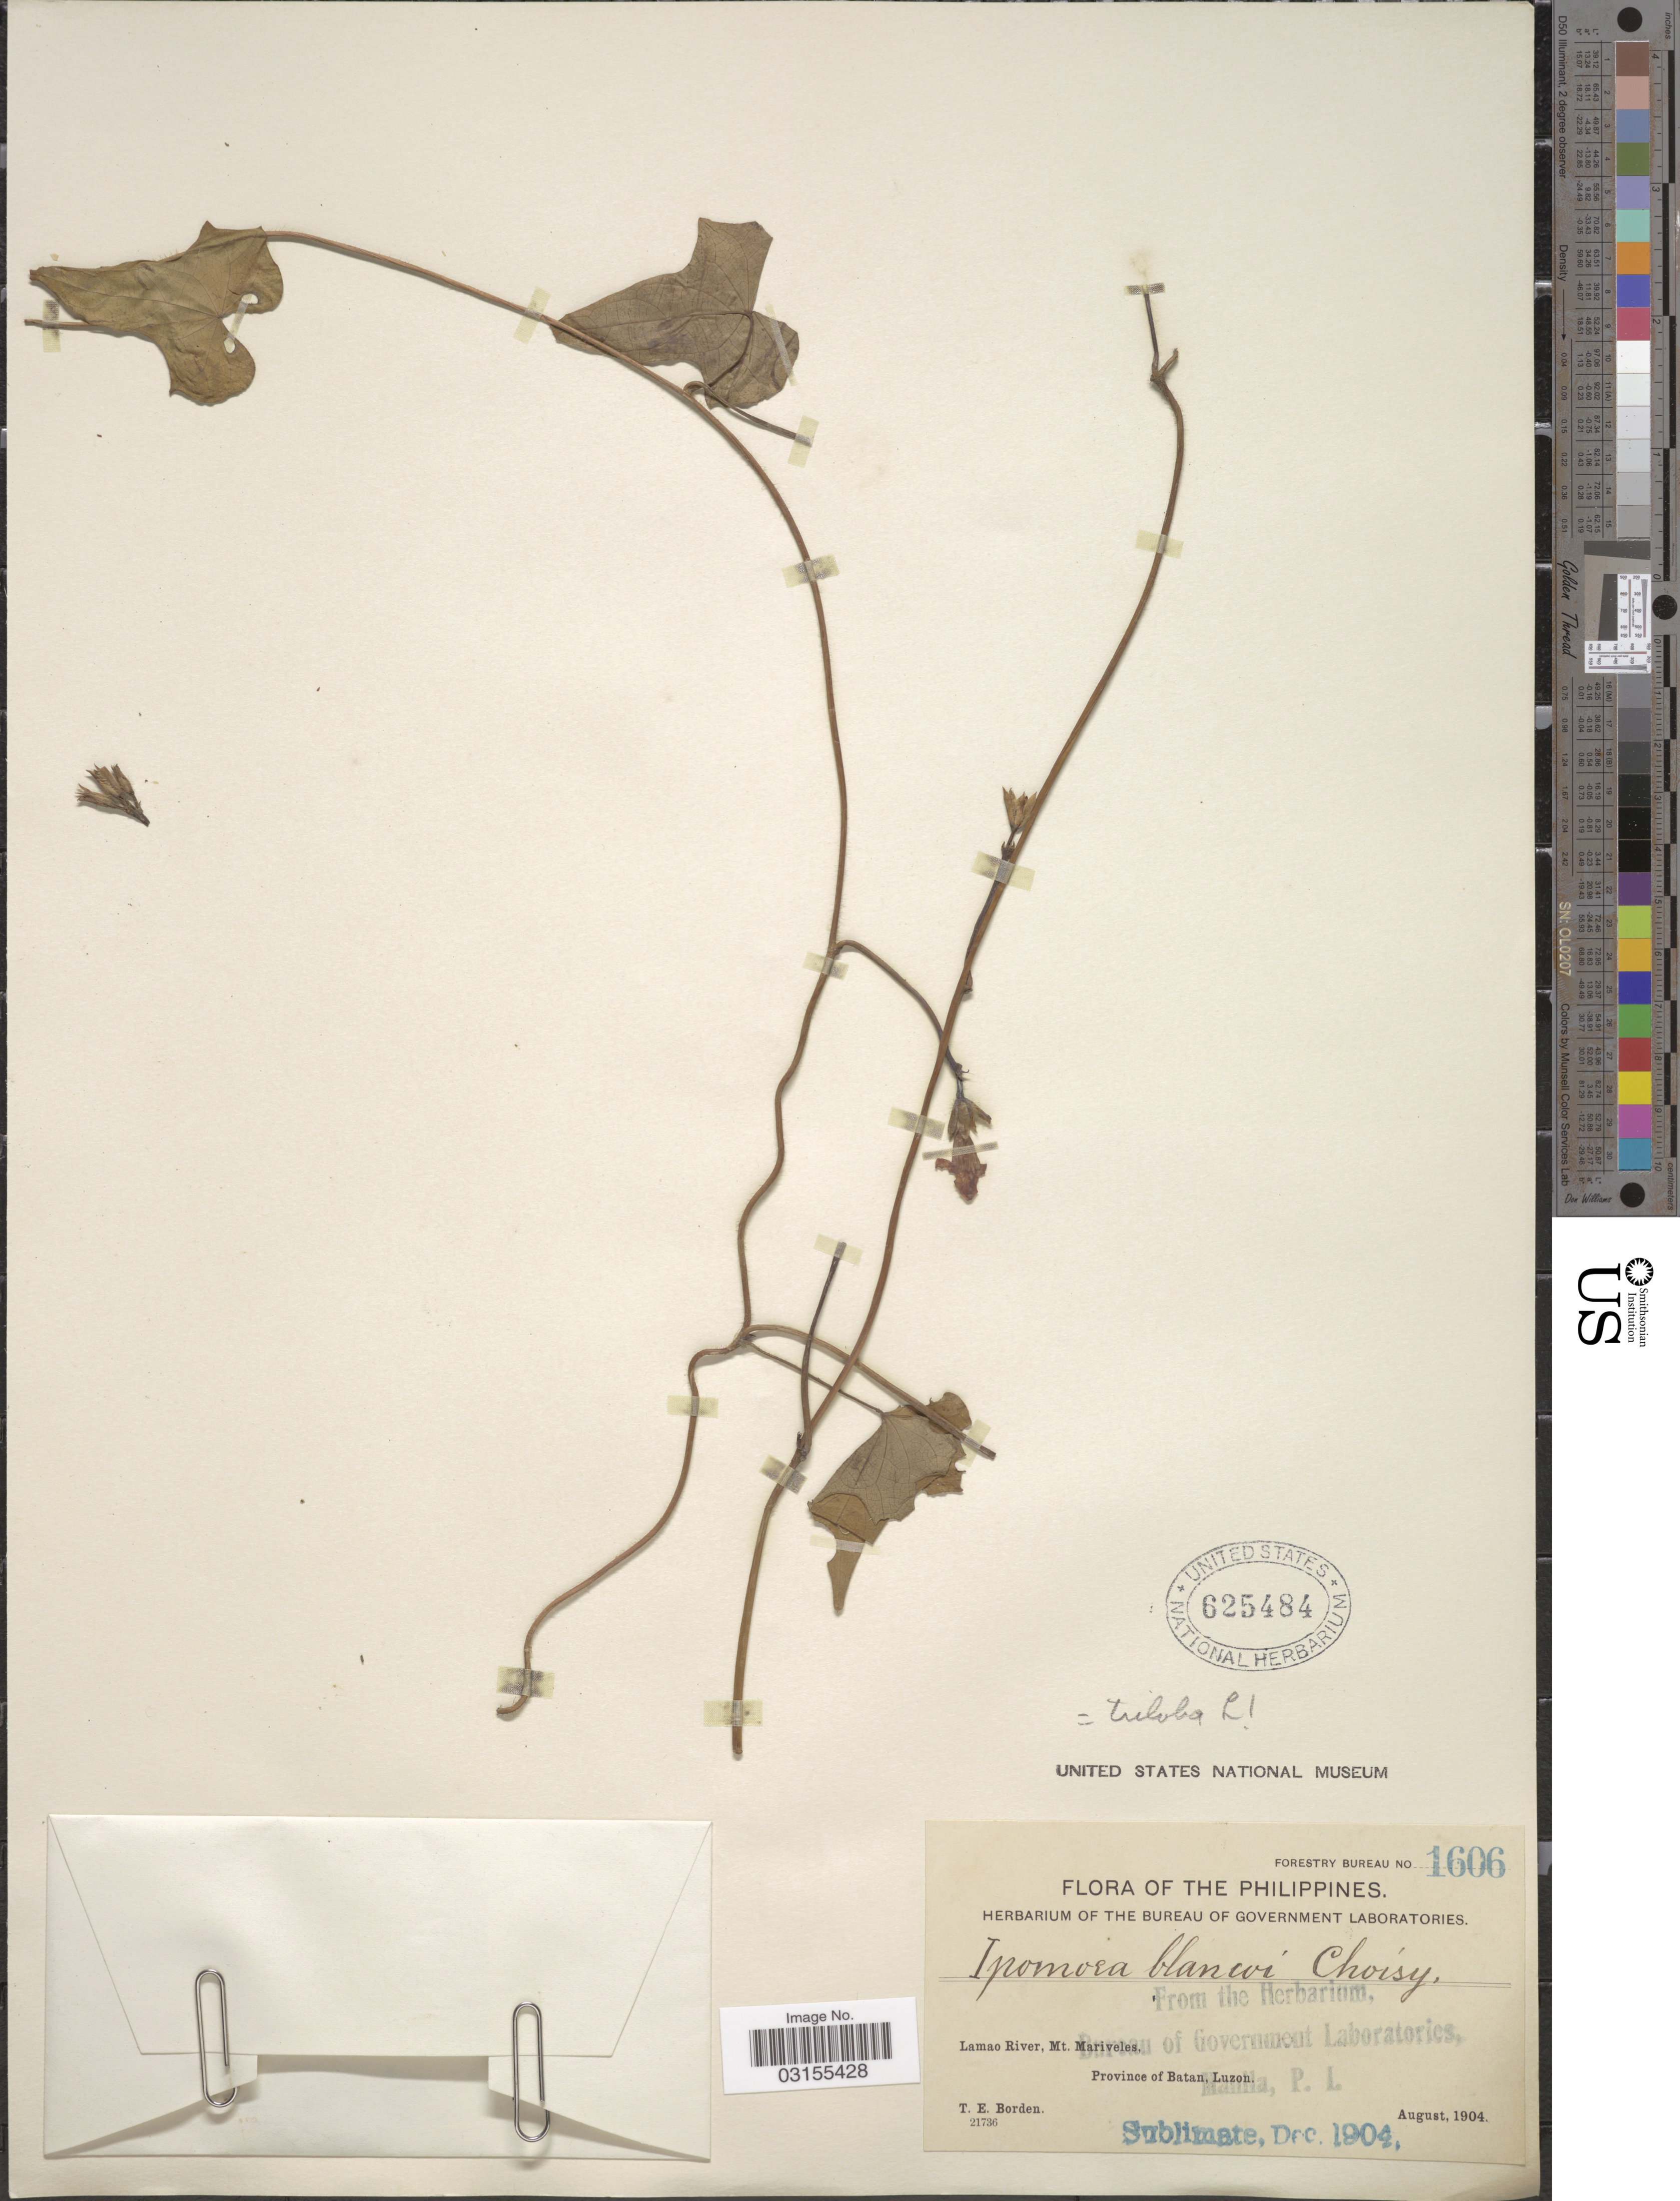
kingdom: Plantae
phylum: Tracheophyta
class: Magnoliopsida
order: Solanales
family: Convolvulaceae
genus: Ipomoea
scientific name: Ipomoea triloba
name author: L.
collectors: T. E. Borden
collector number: Forestry Bureau 1606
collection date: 1904-08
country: Philippines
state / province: Central Luzon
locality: Lamao River, Mt. Mariveles. Province of Batan, Luzon.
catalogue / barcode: US 625484